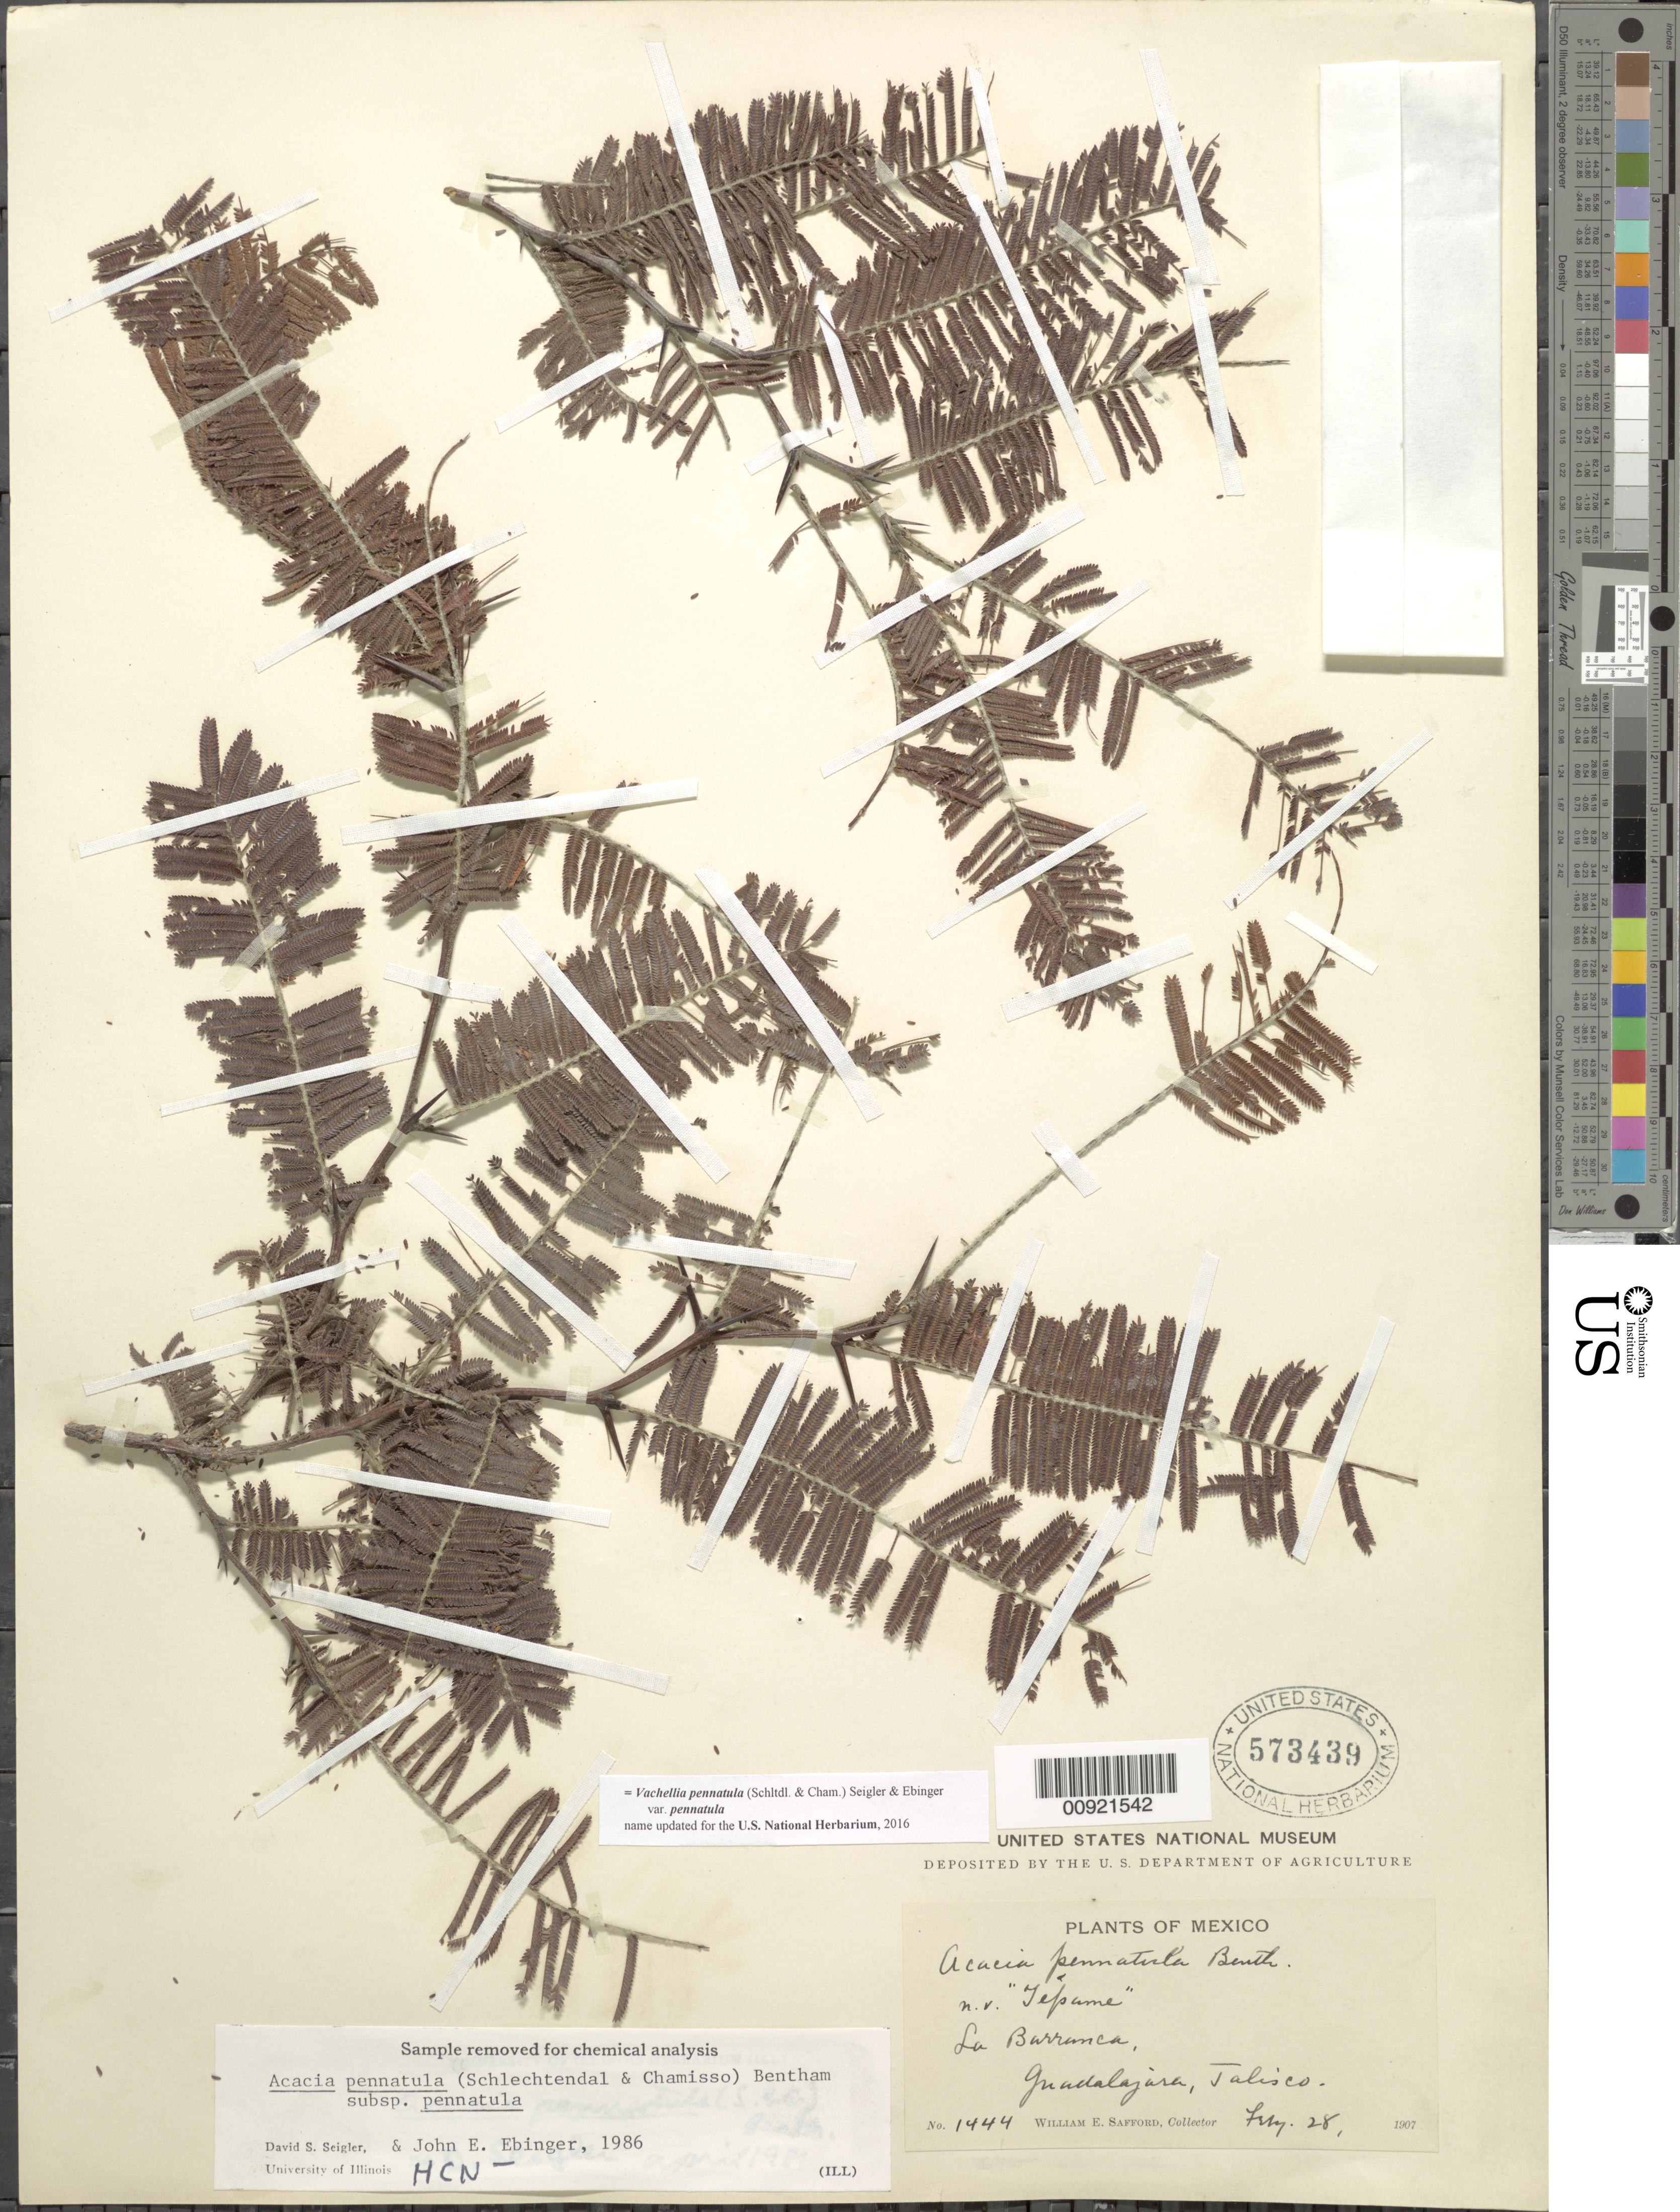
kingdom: Plantae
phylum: Tracheophyta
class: Magnoliopsida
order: Fabales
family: Fabaceae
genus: Vachellia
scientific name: Vachellia pennatula var. pennatula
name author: (Schltdl. & Cham.) Seigler & Ebinger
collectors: W. E. Safford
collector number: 1444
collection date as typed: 28 Feb 1907 or 28 Jul 1907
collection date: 1907-02-28 or 1907-07-28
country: Mexico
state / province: Jalisco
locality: La Barranca, near Guadalajara, Jalisco.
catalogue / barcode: US 573439